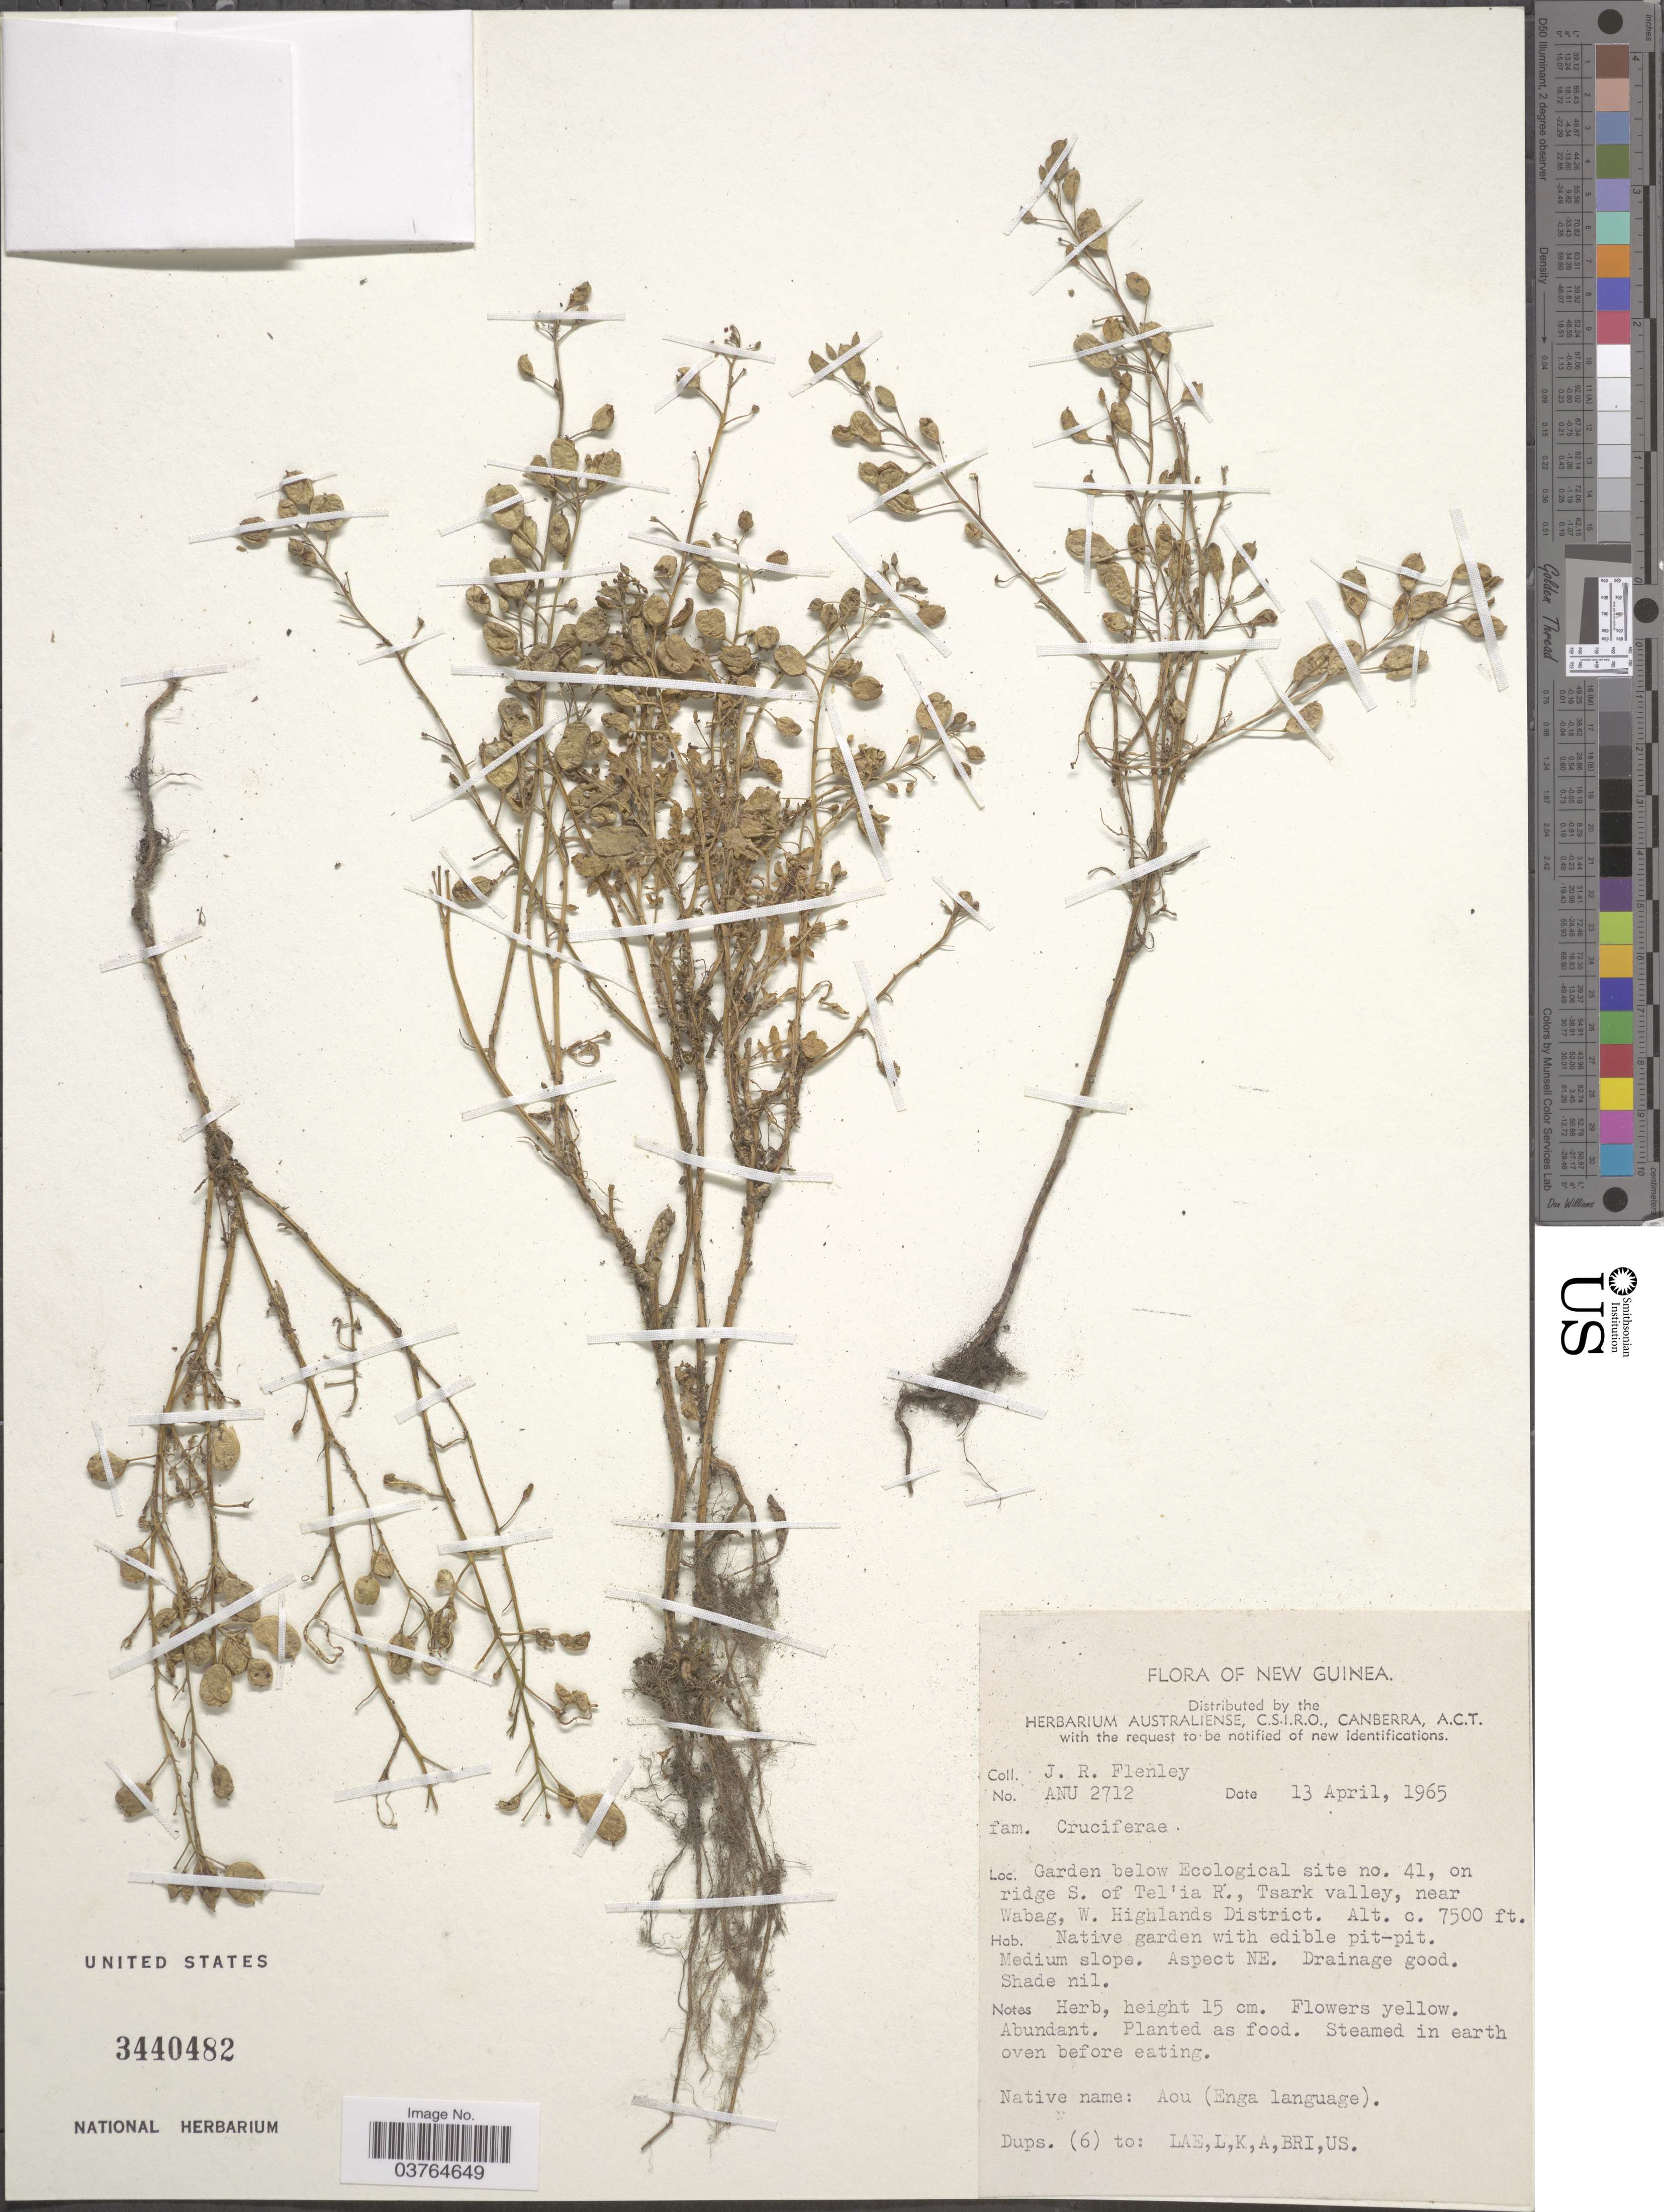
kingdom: Plantae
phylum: Tracheophyta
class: Magnoliopsida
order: Brassicales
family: Brassicaceae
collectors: J. Flenley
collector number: ANU 2712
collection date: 1965-04-13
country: Papua New Guinea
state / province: Western Highlands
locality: New Guinea. Garden below Ecological site no. 41, on ridge S. of Tel'ia R., Tsark valley, near Wabag, W. Highlands District.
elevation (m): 2286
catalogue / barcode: US 3440482